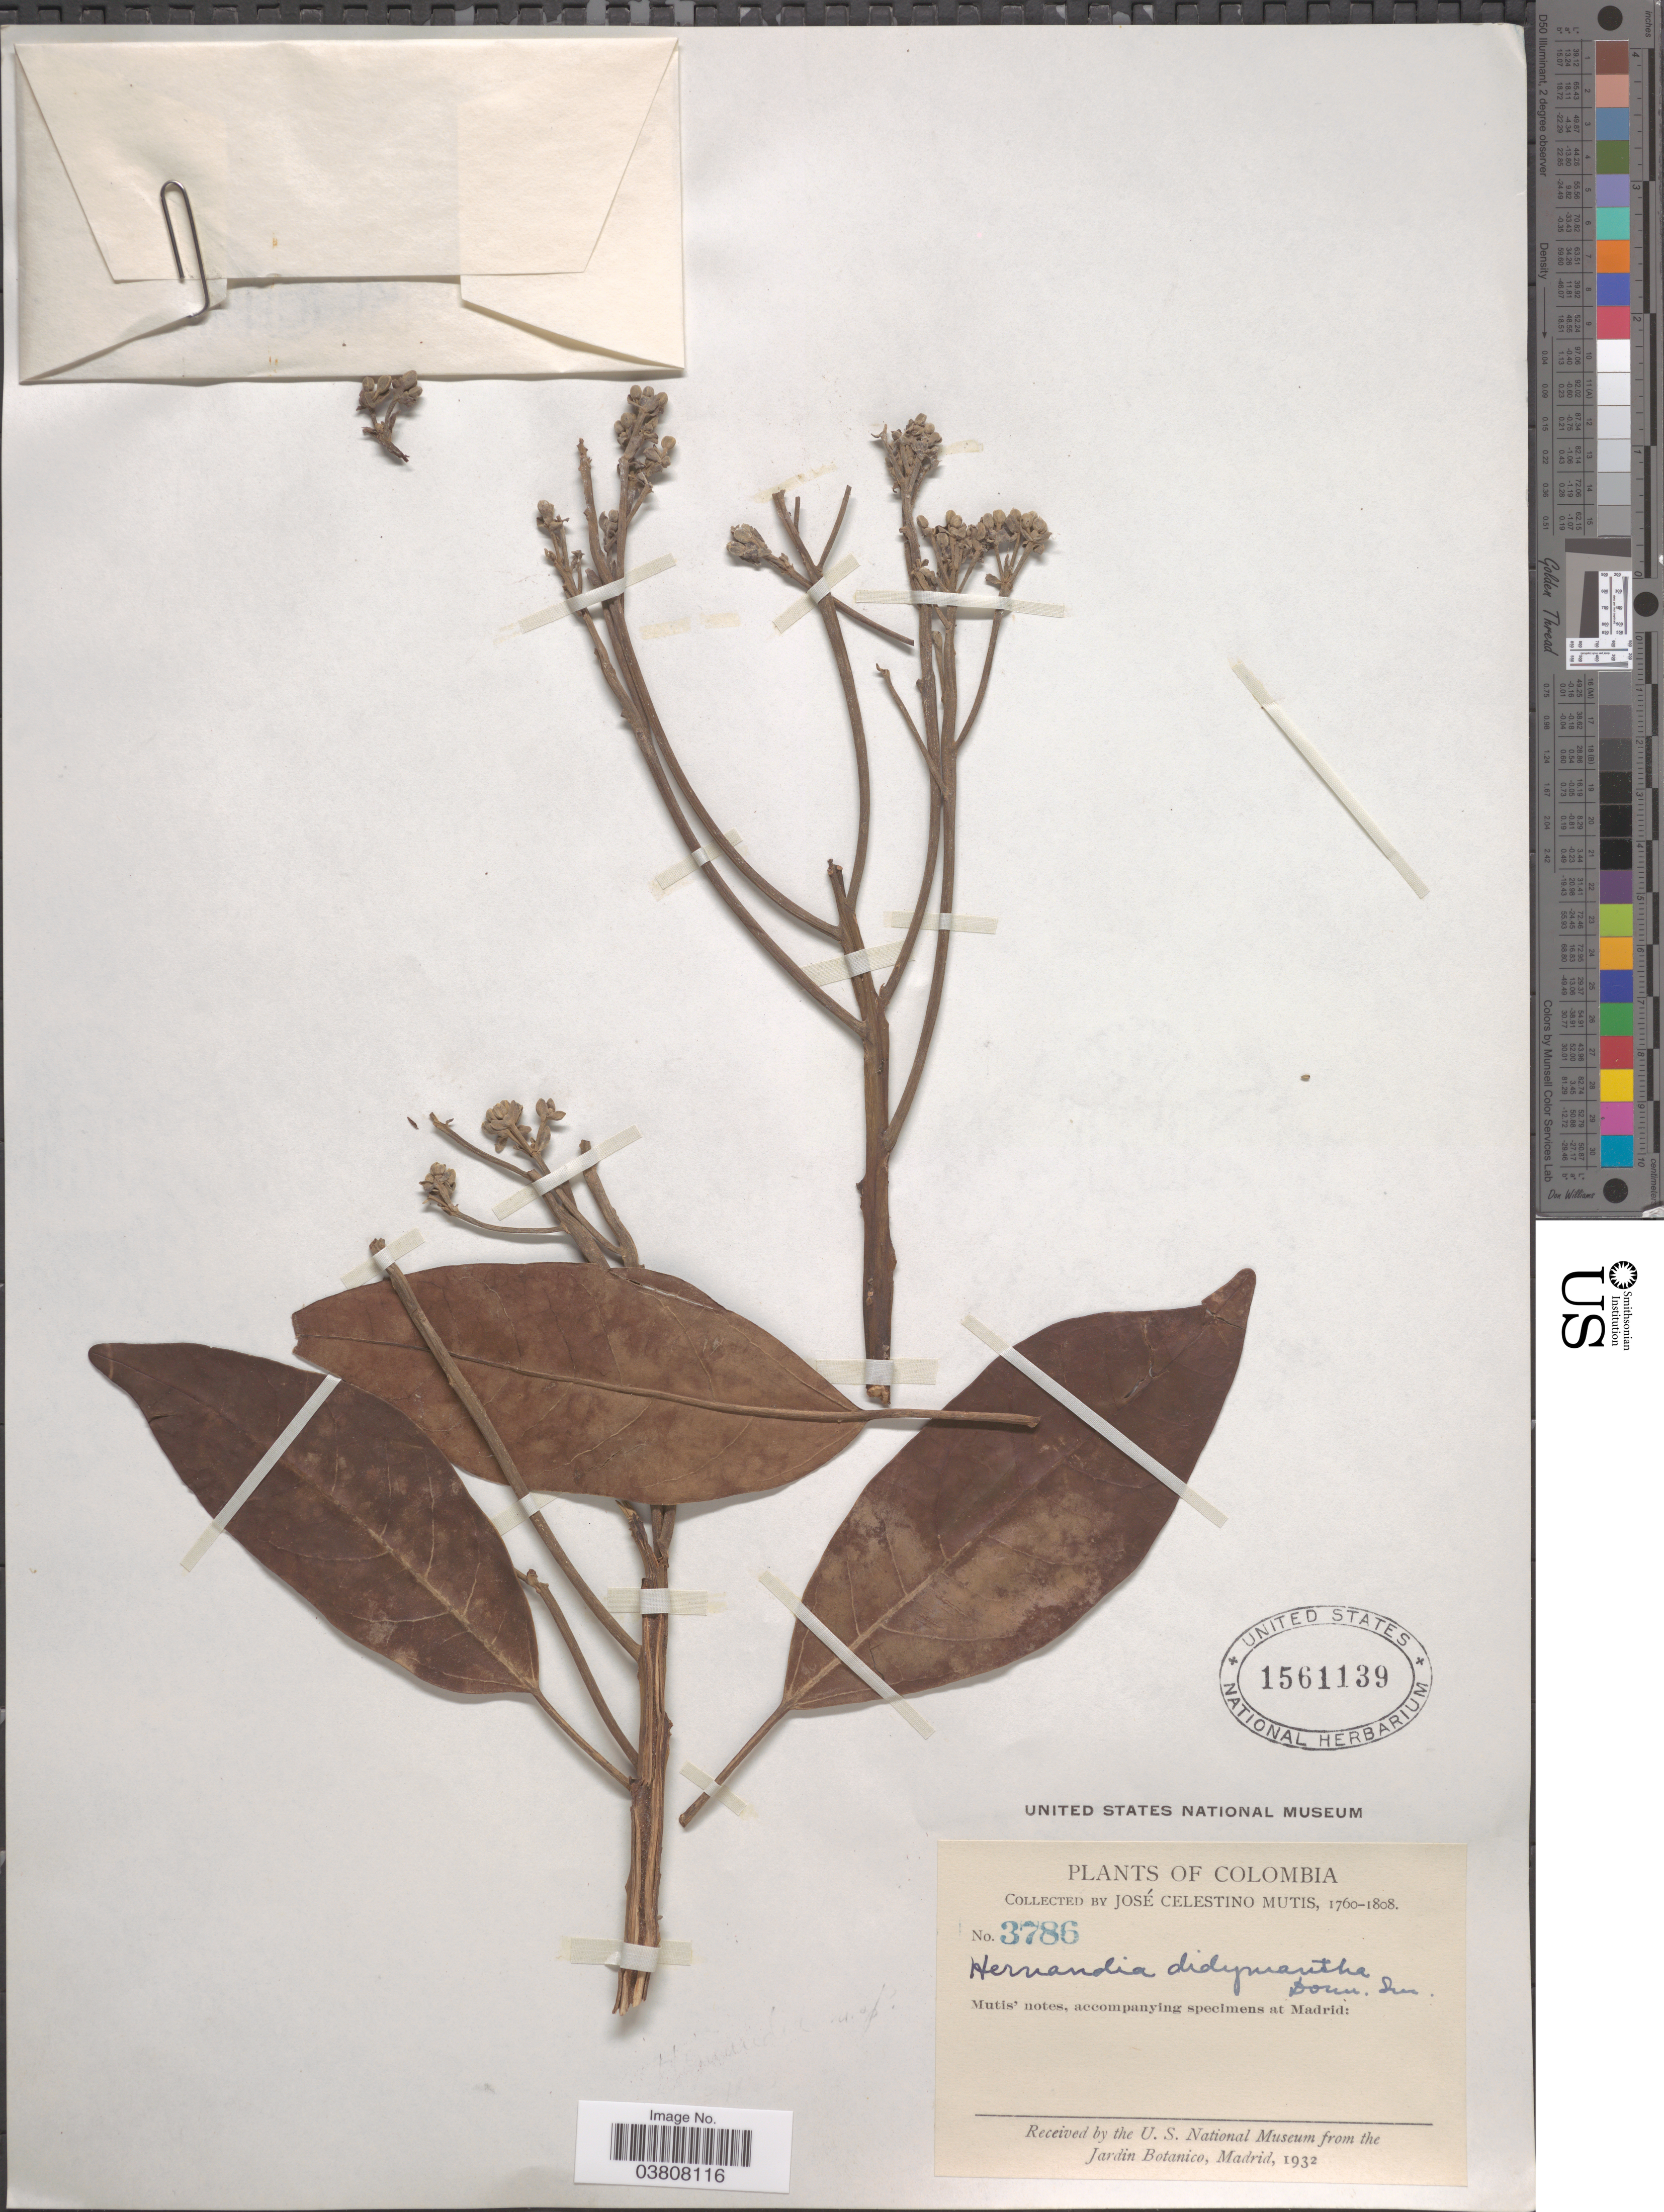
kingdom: Plantae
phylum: Tracheophyta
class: Magnoliopsida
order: Laurales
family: Hernandiaceae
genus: Hernandia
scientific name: Hernandia didymantha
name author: Donn. Sm.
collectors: J. C. B. Mutis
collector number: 3786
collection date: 1760/1808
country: Colombia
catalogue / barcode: US 1561139